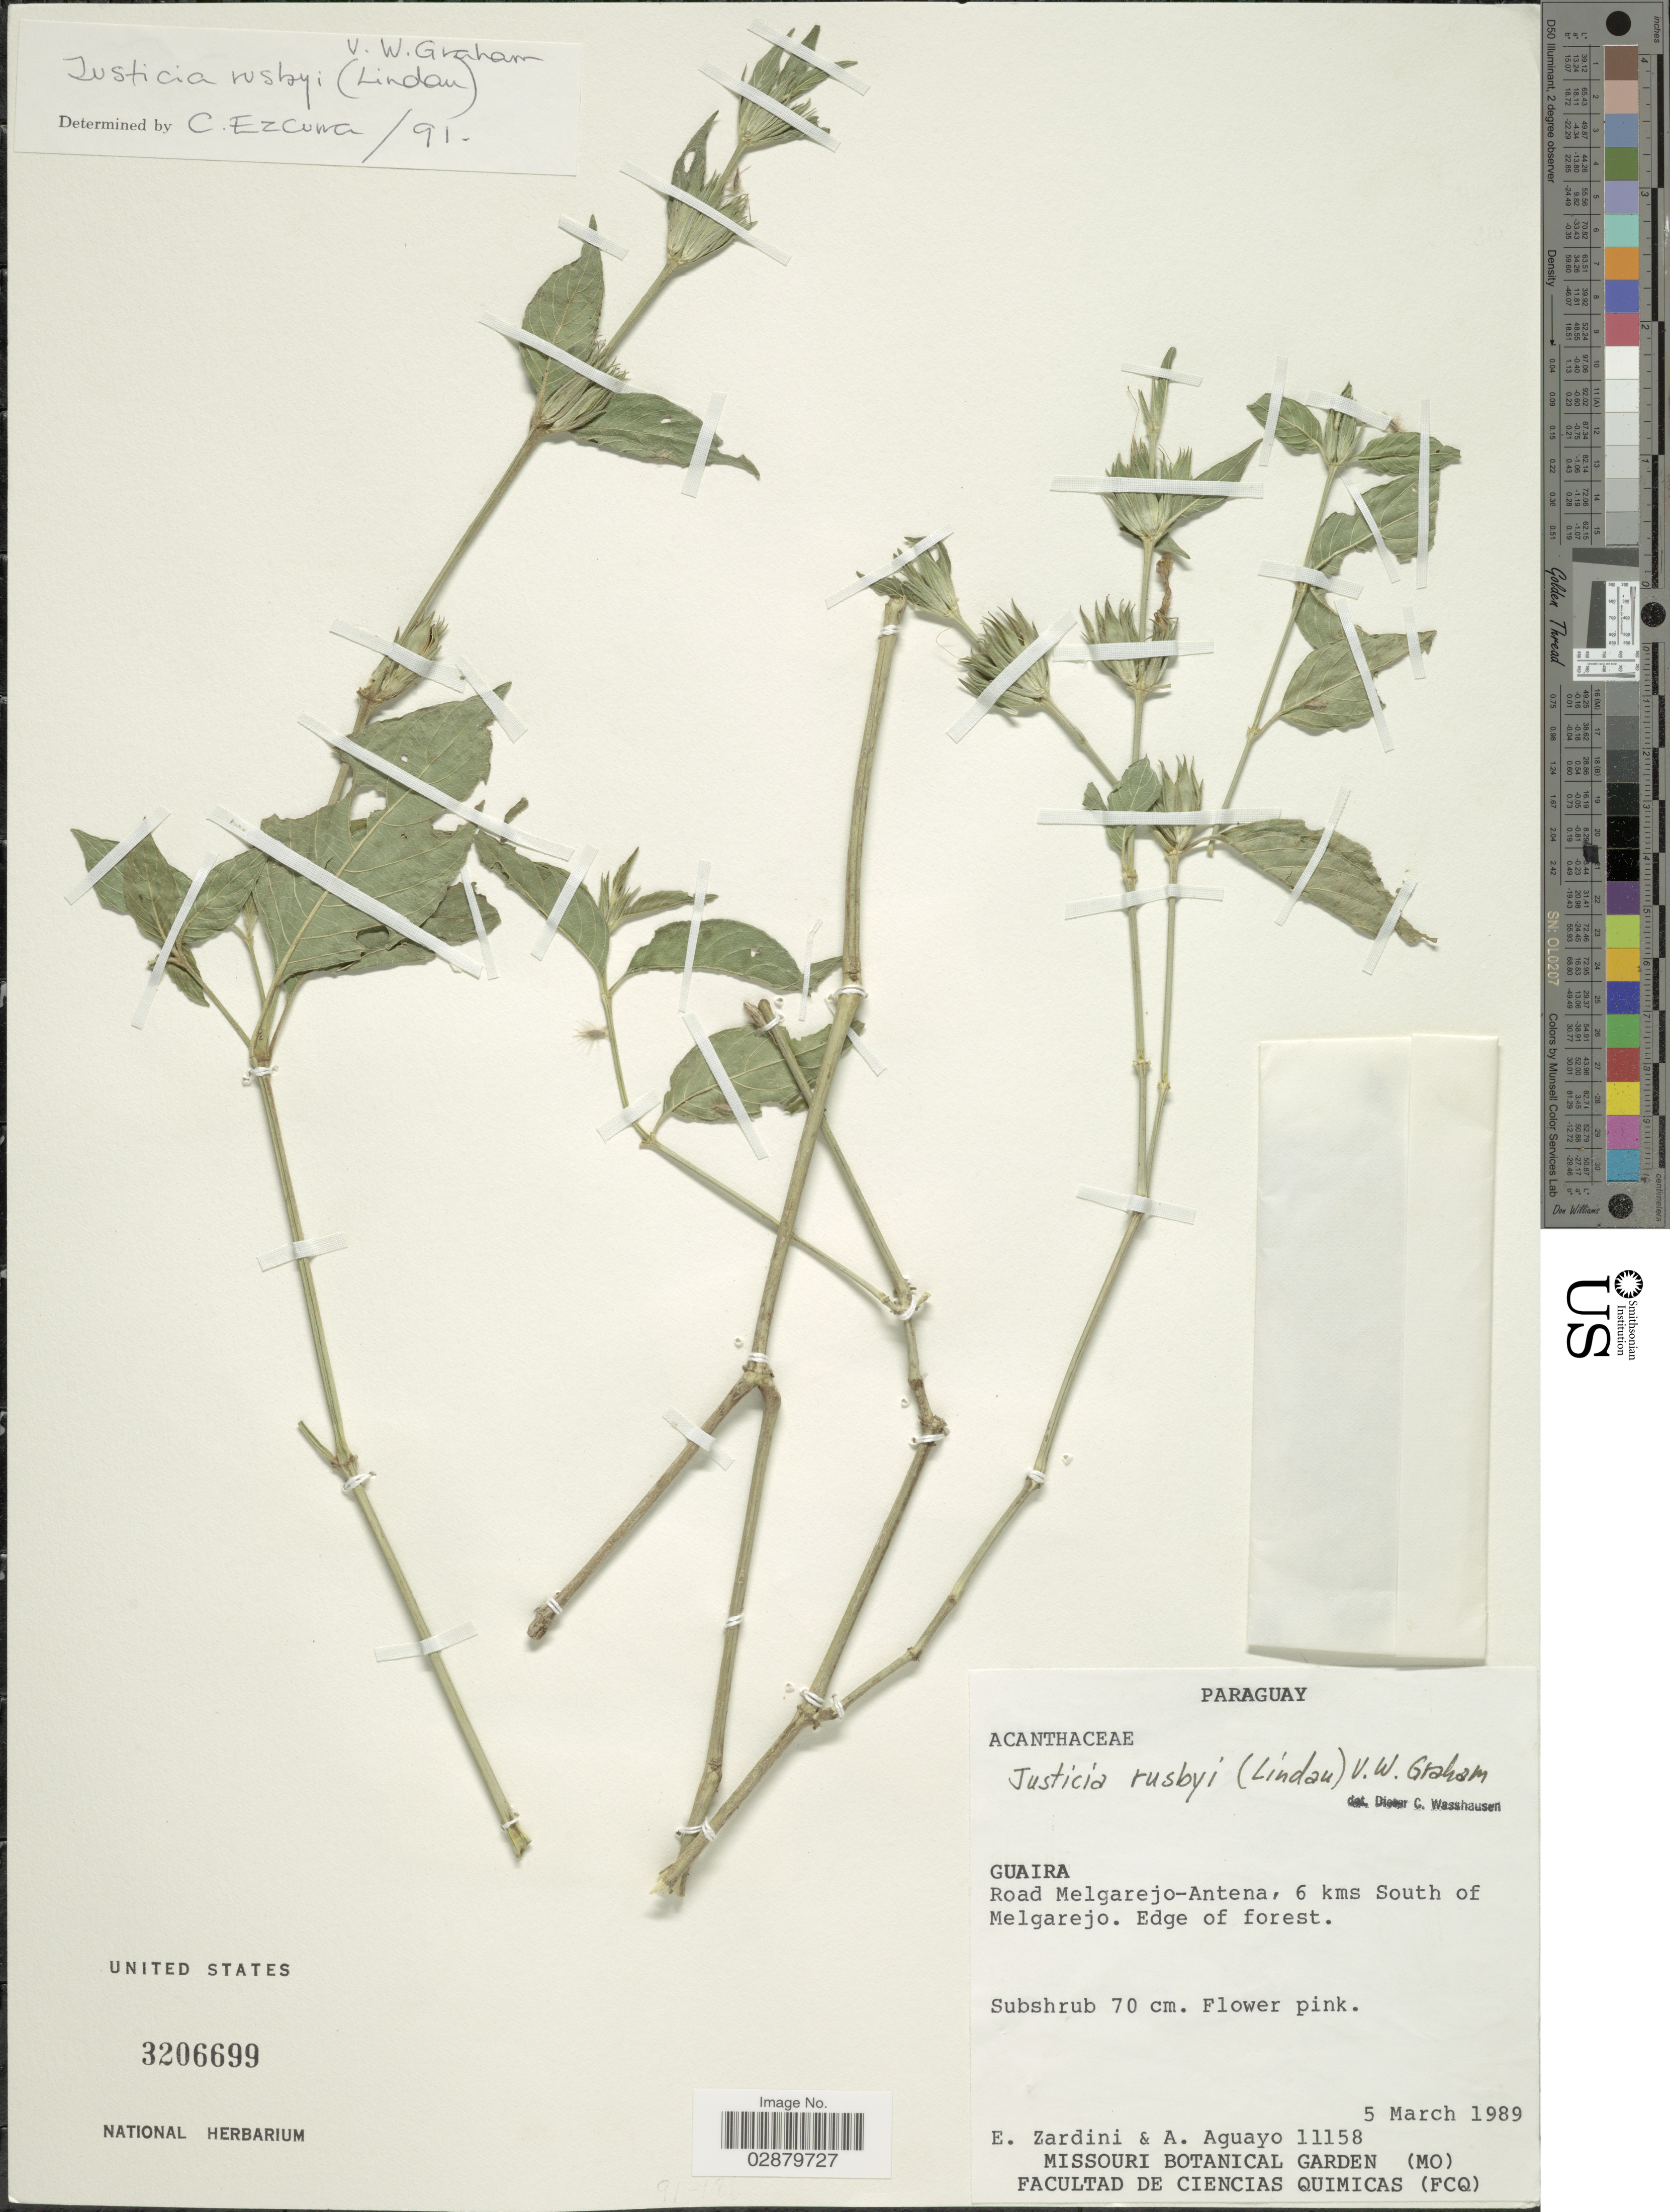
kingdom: Plantae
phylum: Tracheophyta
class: Magnoliopsida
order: Lamiales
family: Acanthaceae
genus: Justicia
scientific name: Justicia matthewsii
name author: (Lindau) Rusby ex Dyer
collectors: E. Zardini & A. Aguayo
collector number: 11158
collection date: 1989-03-05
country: Paraguay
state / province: Guaira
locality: Road Melgarejo-Antena, 6 kms South of Melgarejo.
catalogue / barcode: US 3206699